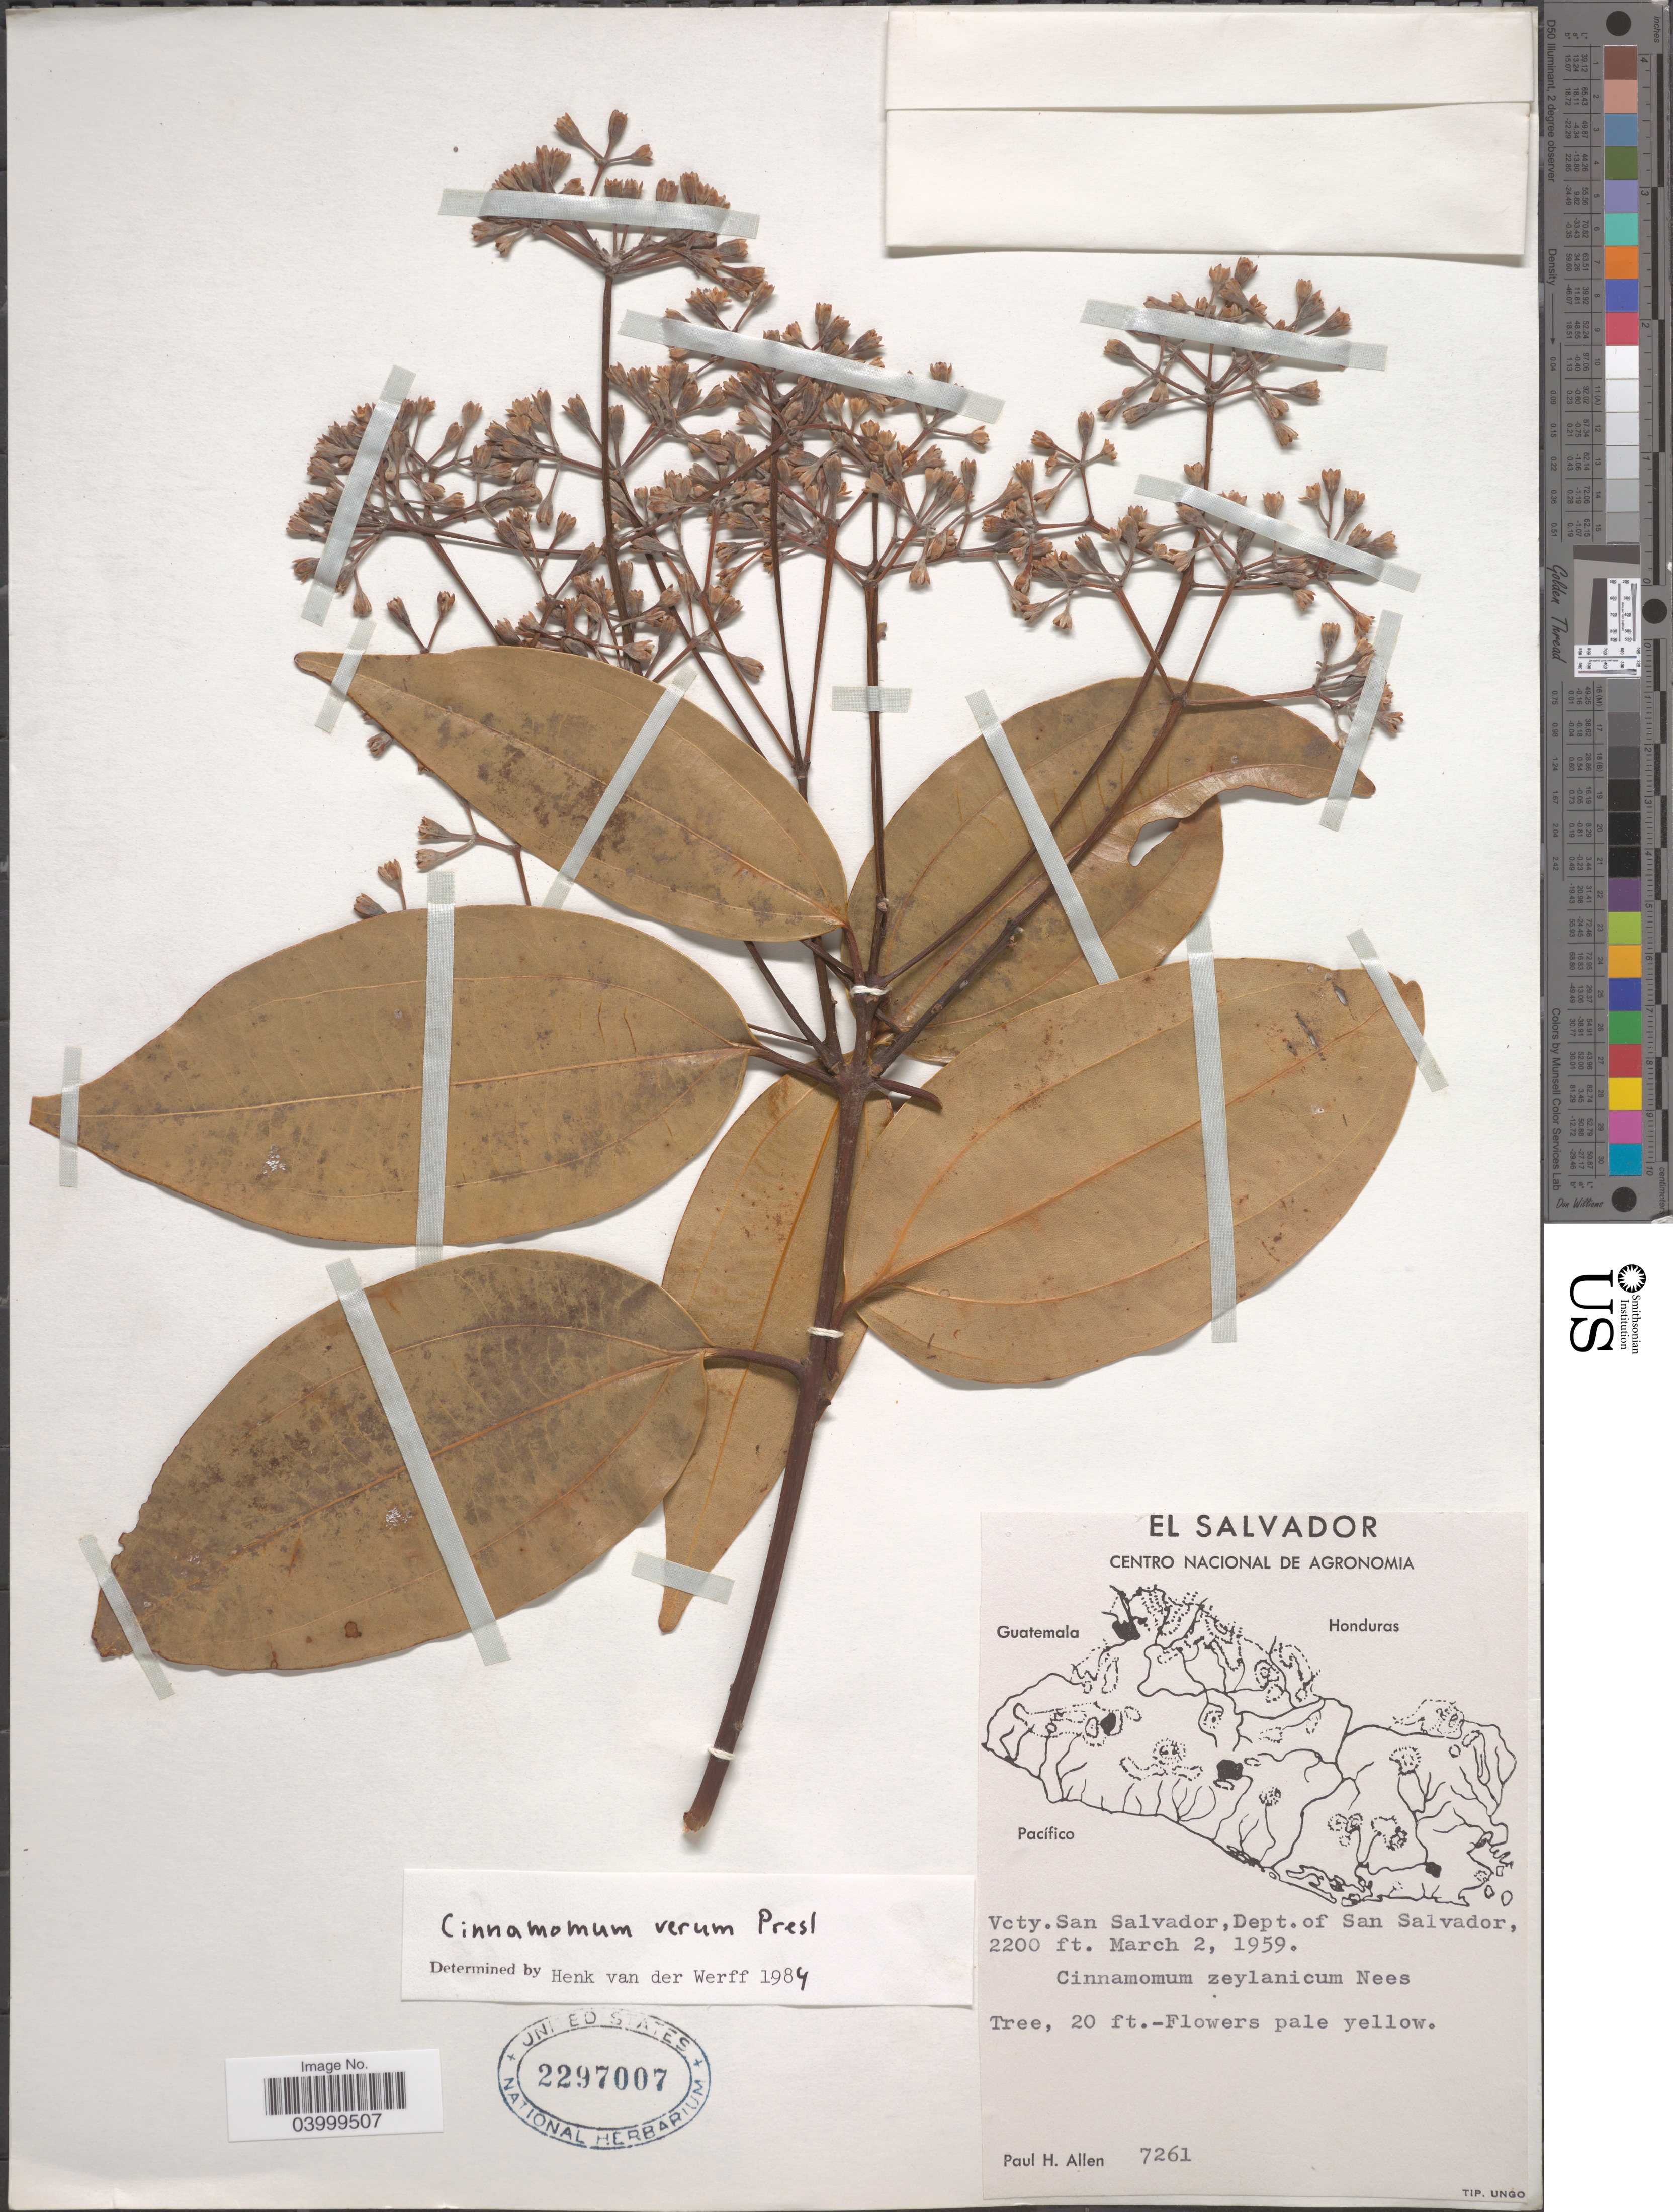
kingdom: Plantae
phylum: Tracheophyta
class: Magnoliopsida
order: Laurales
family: Lauraceae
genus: Cinnamomum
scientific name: Cinnamomum verum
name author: J. Presl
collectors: P. H. Allen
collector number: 7261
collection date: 1959-03-02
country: El Salvador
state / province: San Salvador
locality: Vcty. San Salvador, Dept. of San Salvador.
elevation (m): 671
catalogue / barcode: US 2297007